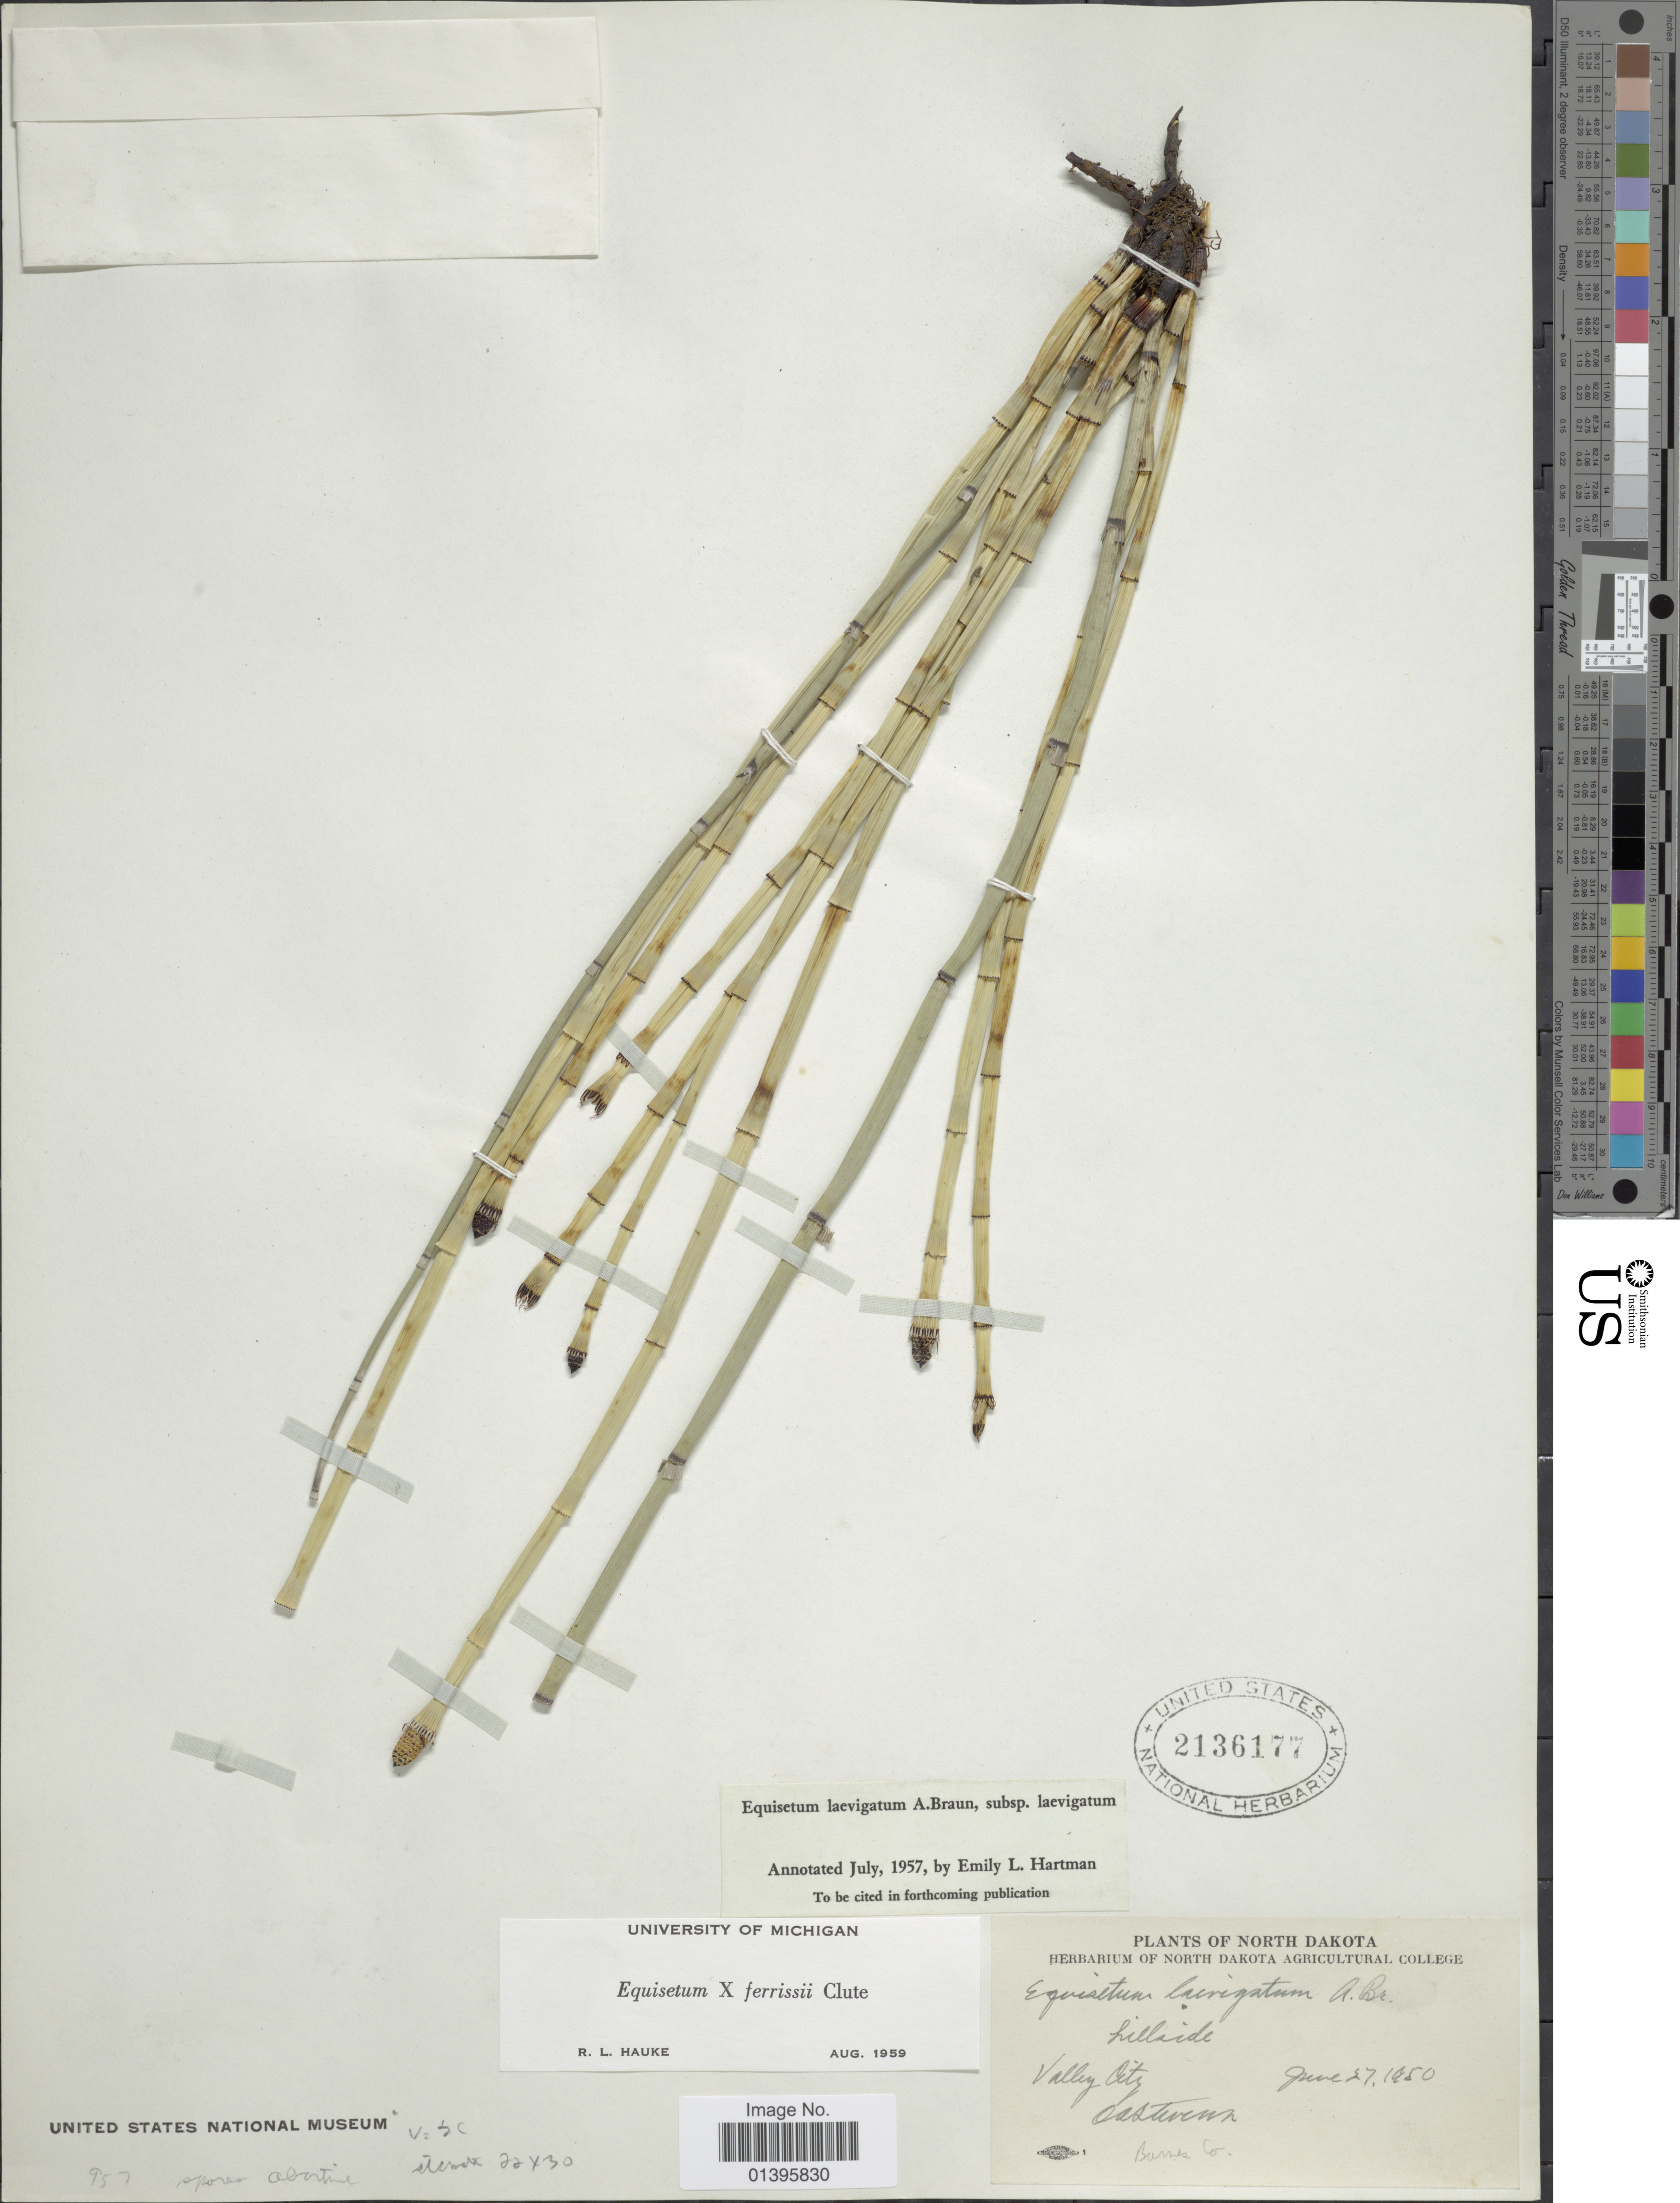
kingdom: Plantae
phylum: Tracheophyta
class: Polypodiopsida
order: Equisetales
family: Equisetaceae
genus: Equisetum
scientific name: Equisetum x ferrissii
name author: Clute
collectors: O. A. Stevens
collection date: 1950-06-27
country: United States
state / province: North Dakota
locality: Valley City, Barnes Co.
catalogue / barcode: US 2136177